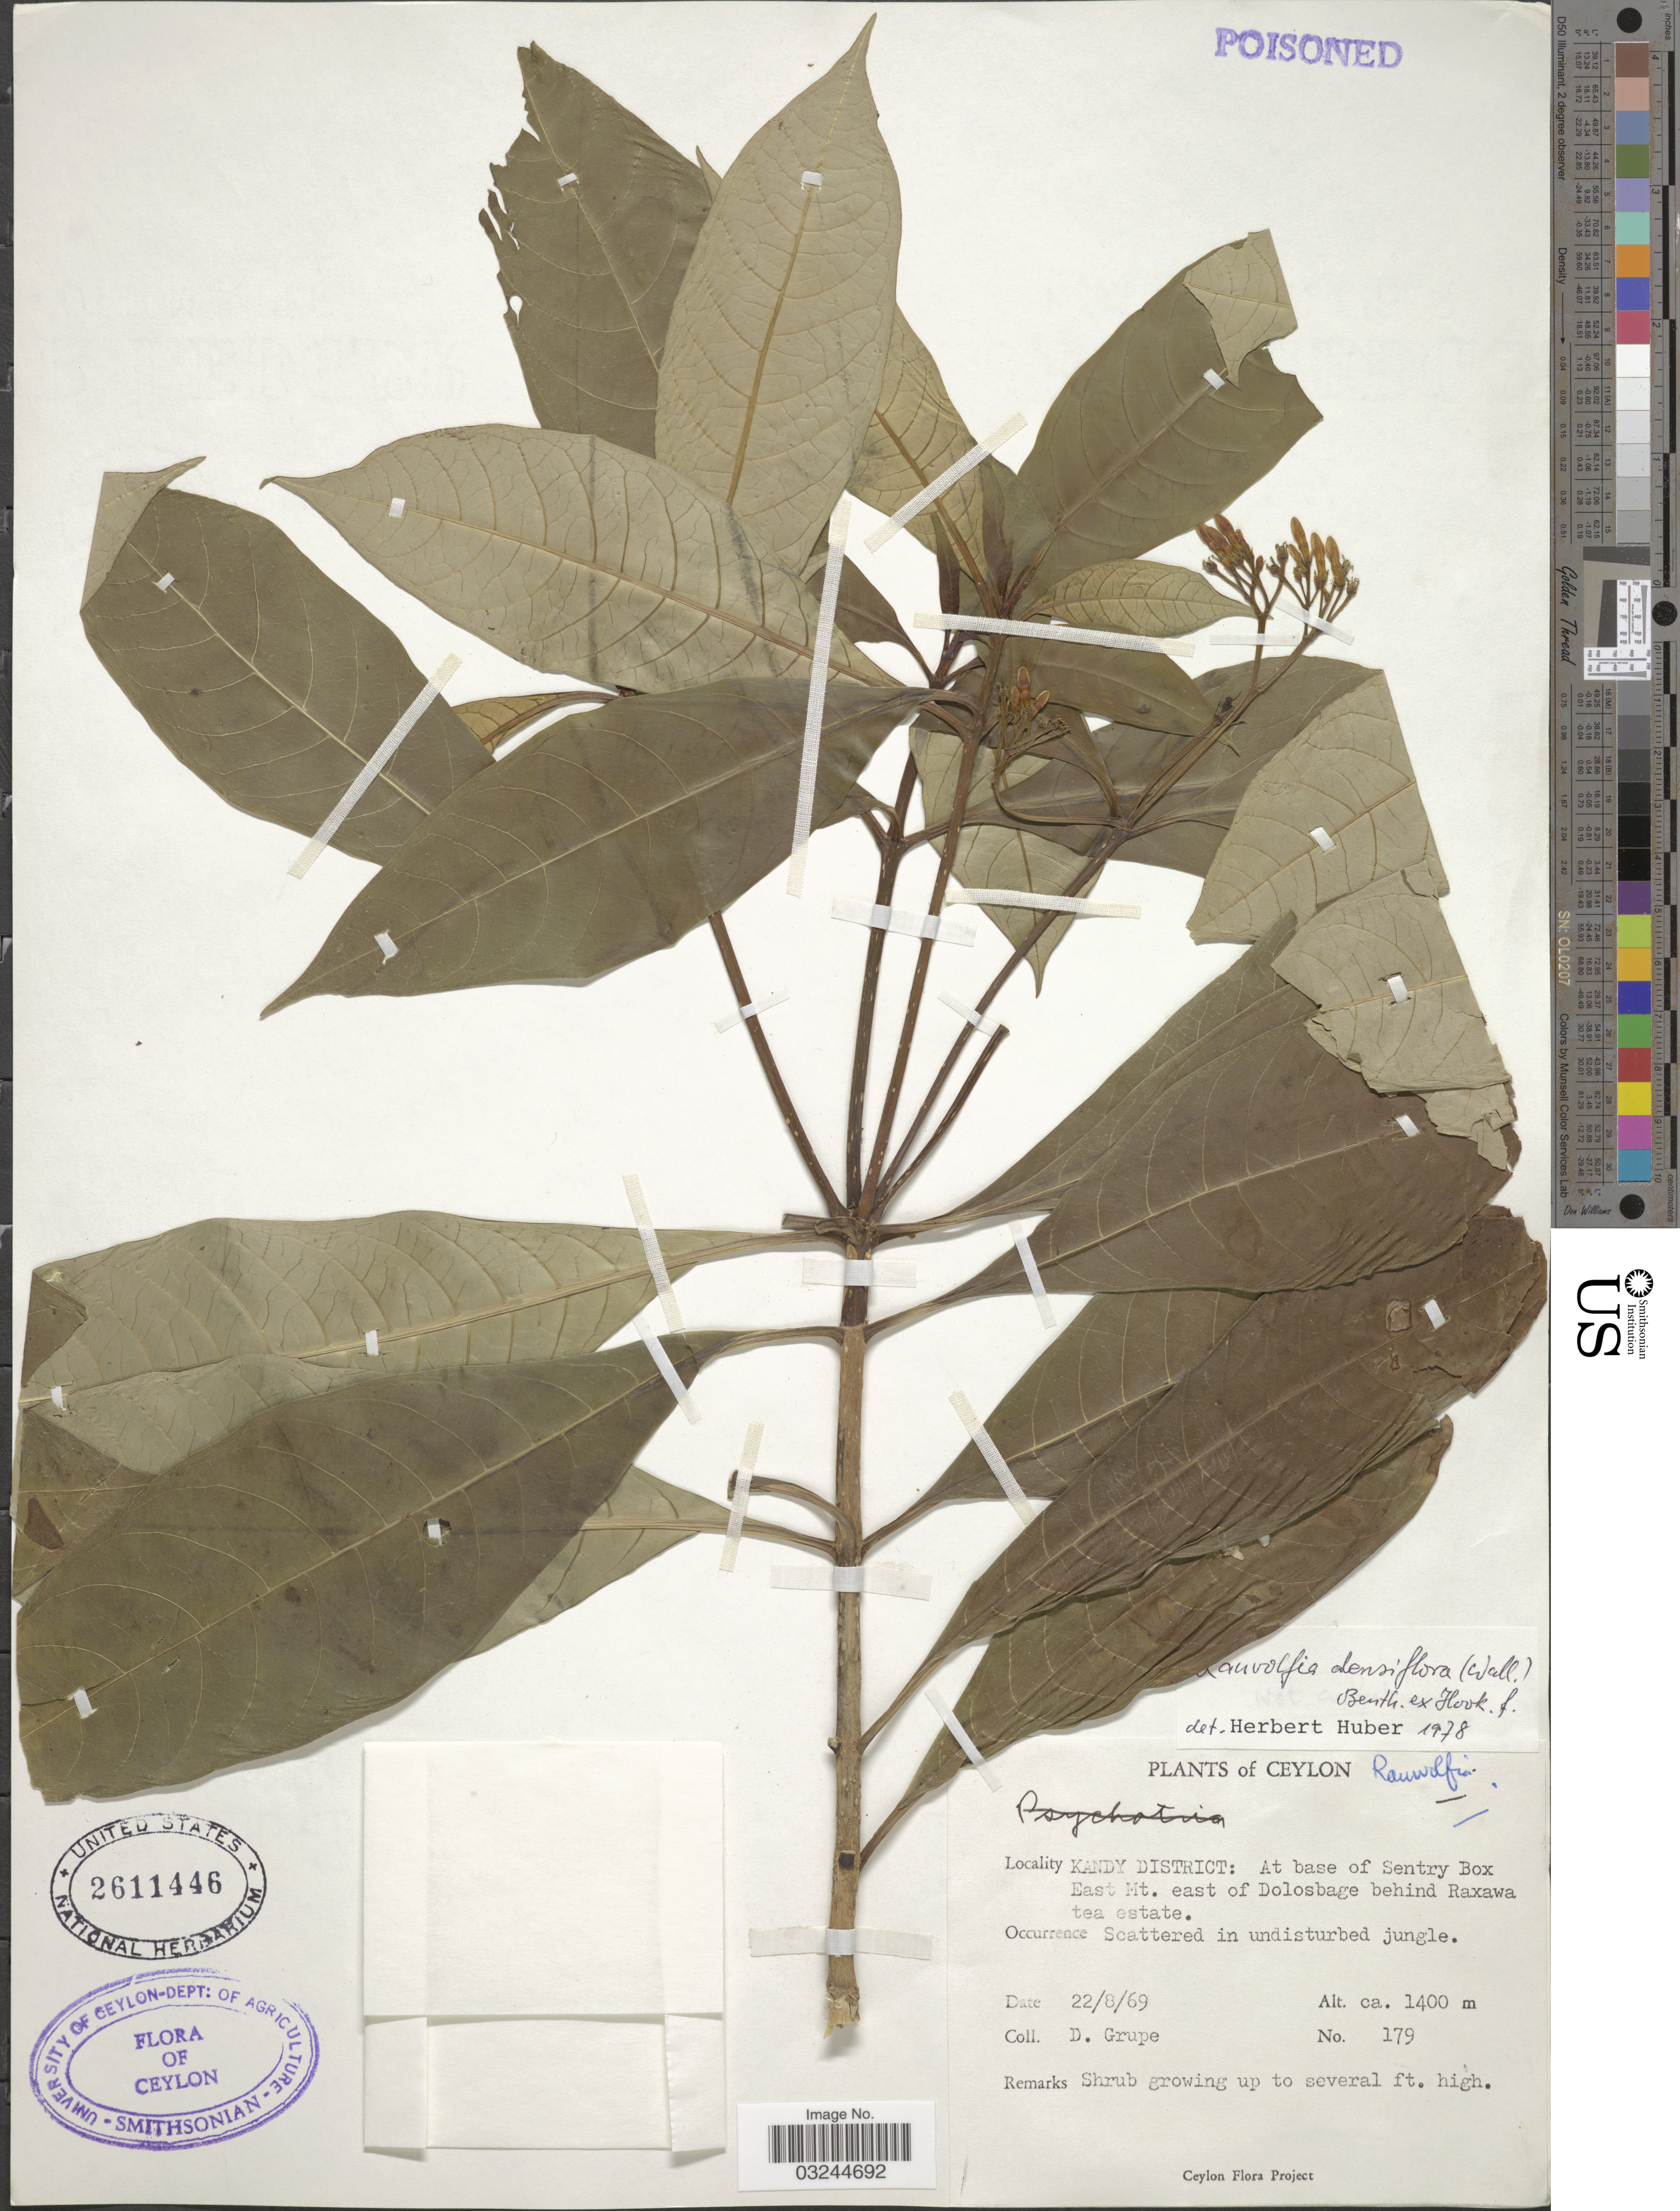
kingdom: Plantae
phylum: Tracheophyta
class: Magnoliopsida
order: Gentianales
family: Apocynaceae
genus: Rauvolfia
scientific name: Rauvolfia densiflora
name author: (Wall.) Benth. ex Hook. f.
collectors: D. Grupe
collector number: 179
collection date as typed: Transcribed d/m/y: 22/8/69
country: Sri Lanka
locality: Ceylon. Kandy District: At base of Sentry Box East Mt. east of Dolosbage behind Raxawa tea estate.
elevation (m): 1400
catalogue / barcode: US 2611446